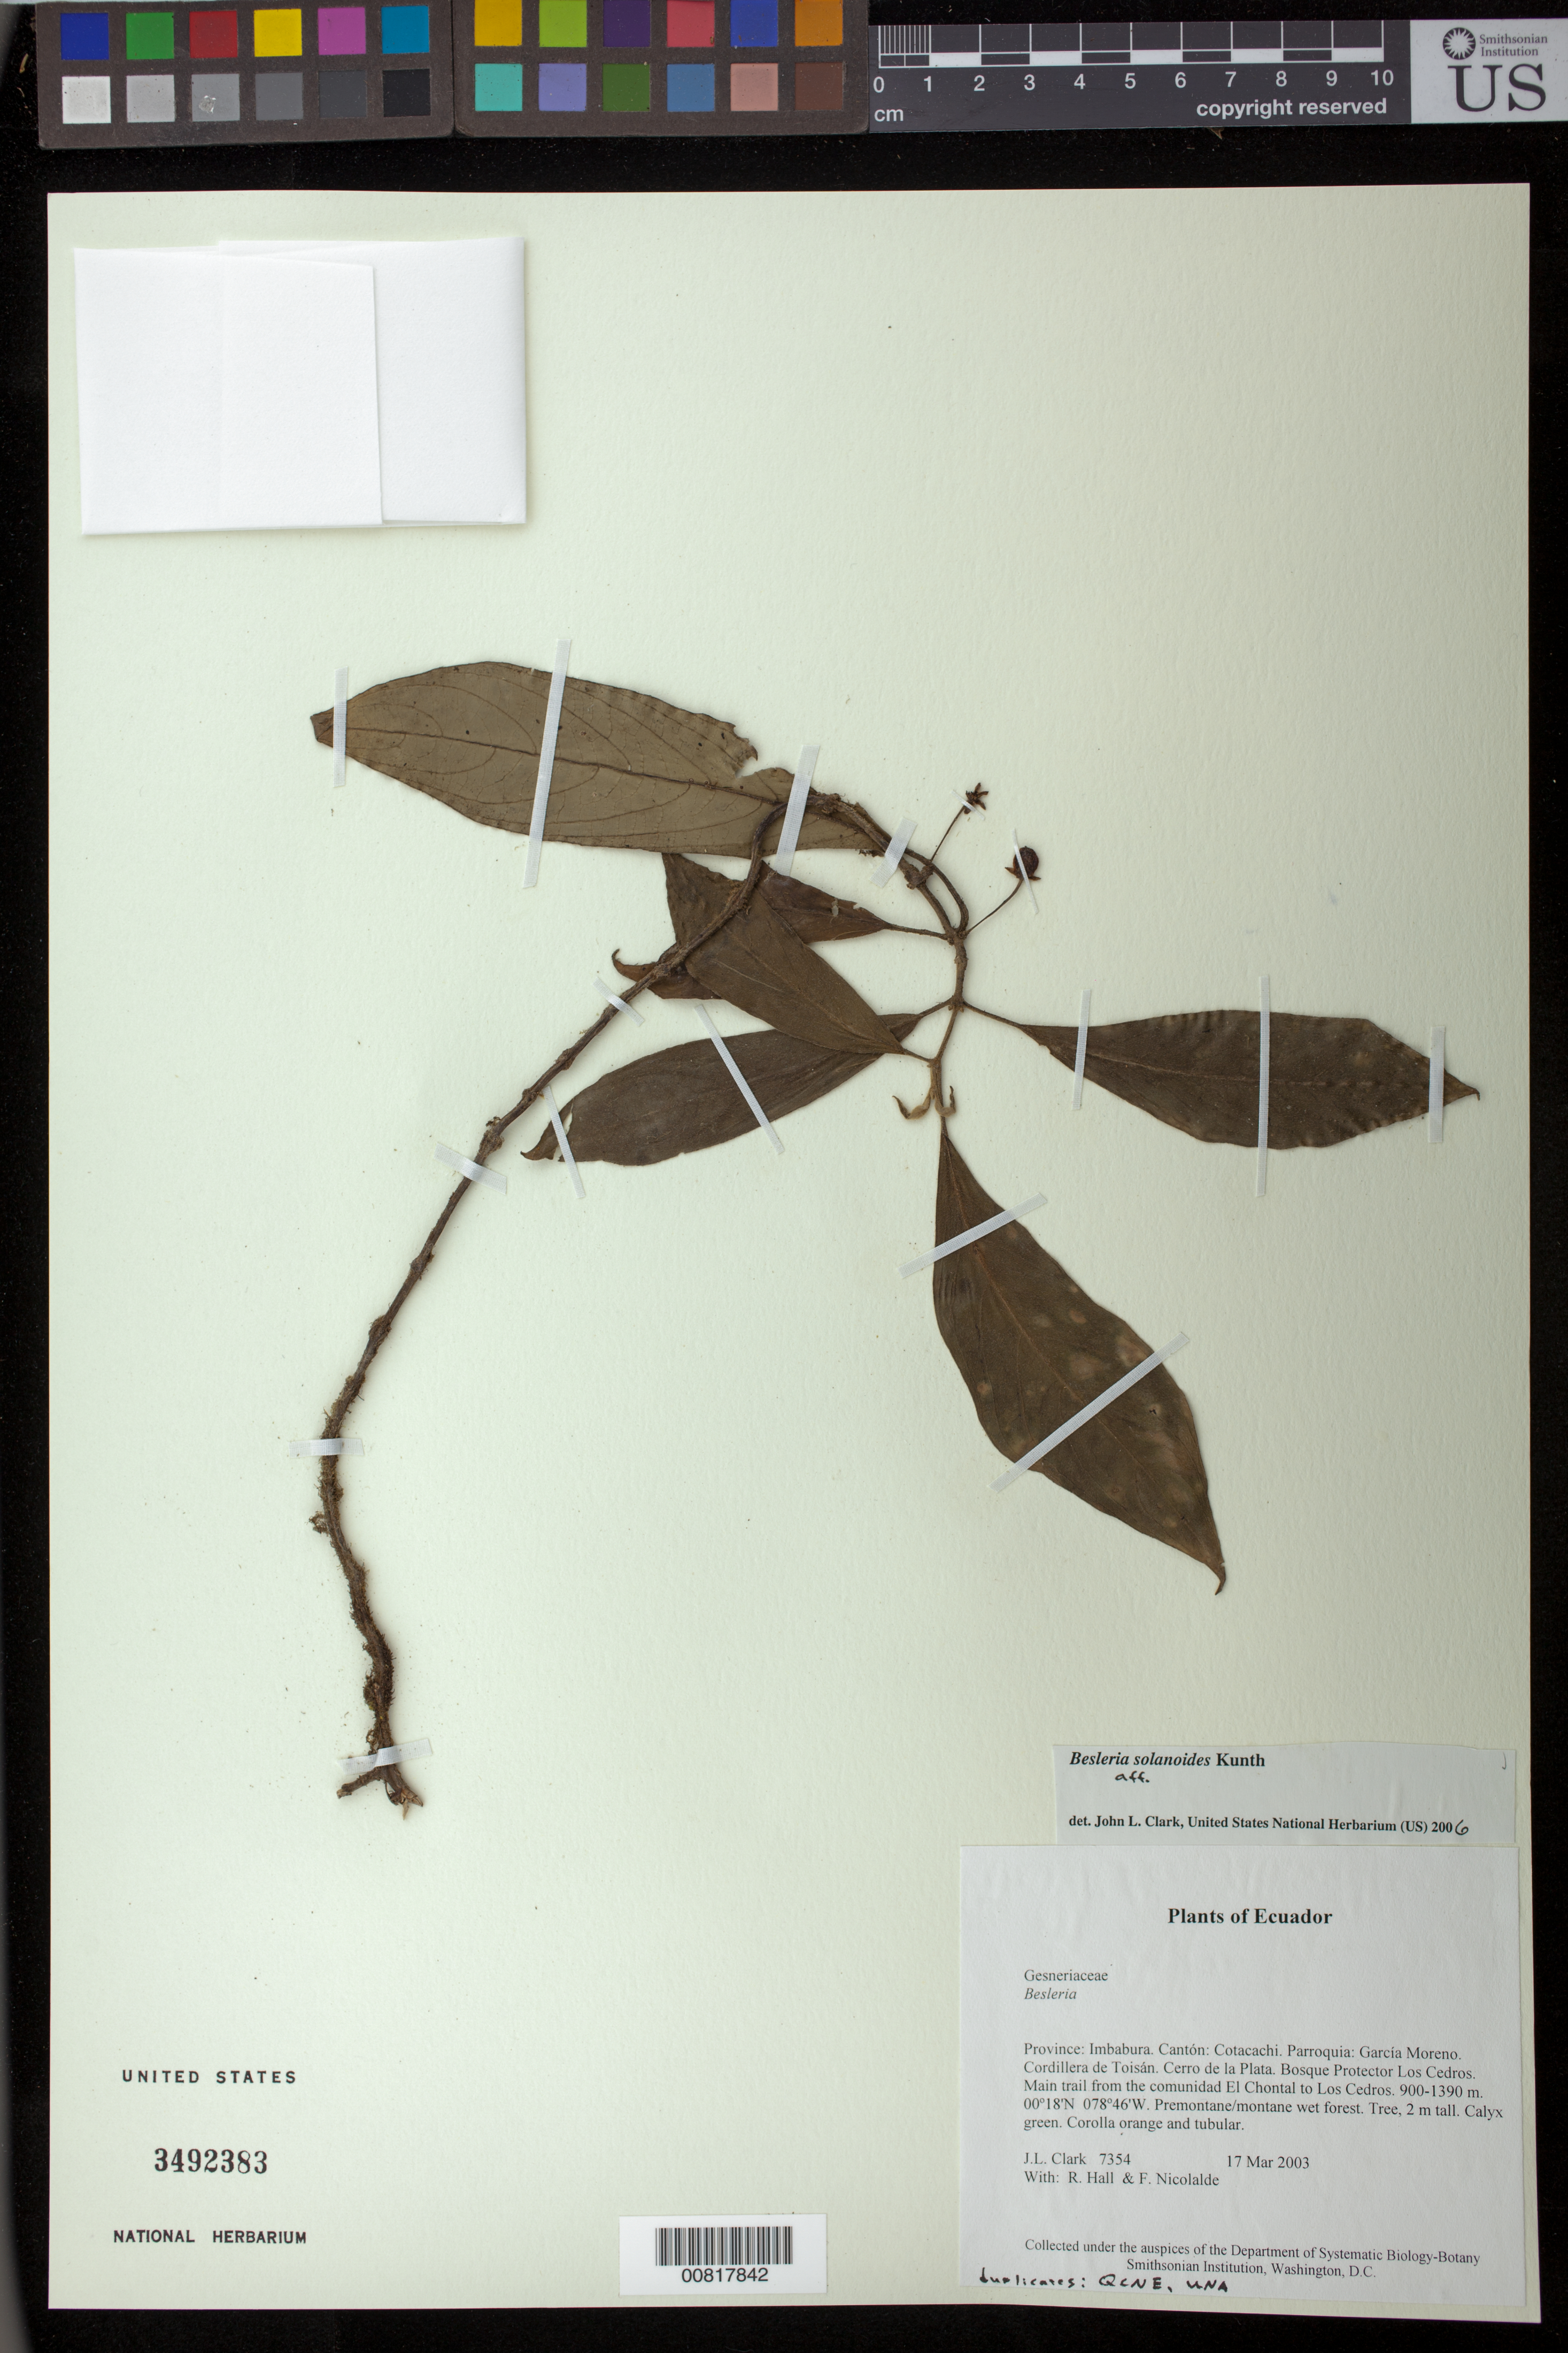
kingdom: Plantae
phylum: Tracheophyta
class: Magnoliopsida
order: Lamiales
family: Gesneriaceae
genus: Besleria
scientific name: Besleria solanoides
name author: Kunth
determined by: Clark, J. L., (SEL), The Marie Selby Botanical Garden (UNITED STATES)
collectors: J. L. Clark, R. Hall & F. Nicolalde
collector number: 7354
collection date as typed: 17 Mar 2003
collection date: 2003-03-17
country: Ecuador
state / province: Imbabura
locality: Cotacachi. Parroquia: García Moreno. Cordillera de Toisán. Cerro de la Plata. Bosque Protector Los Cedros. Main trail from the comunidad El Chontal to Los Cedros.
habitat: Premontane/montane wet forest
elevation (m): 900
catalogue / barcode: US 3492383